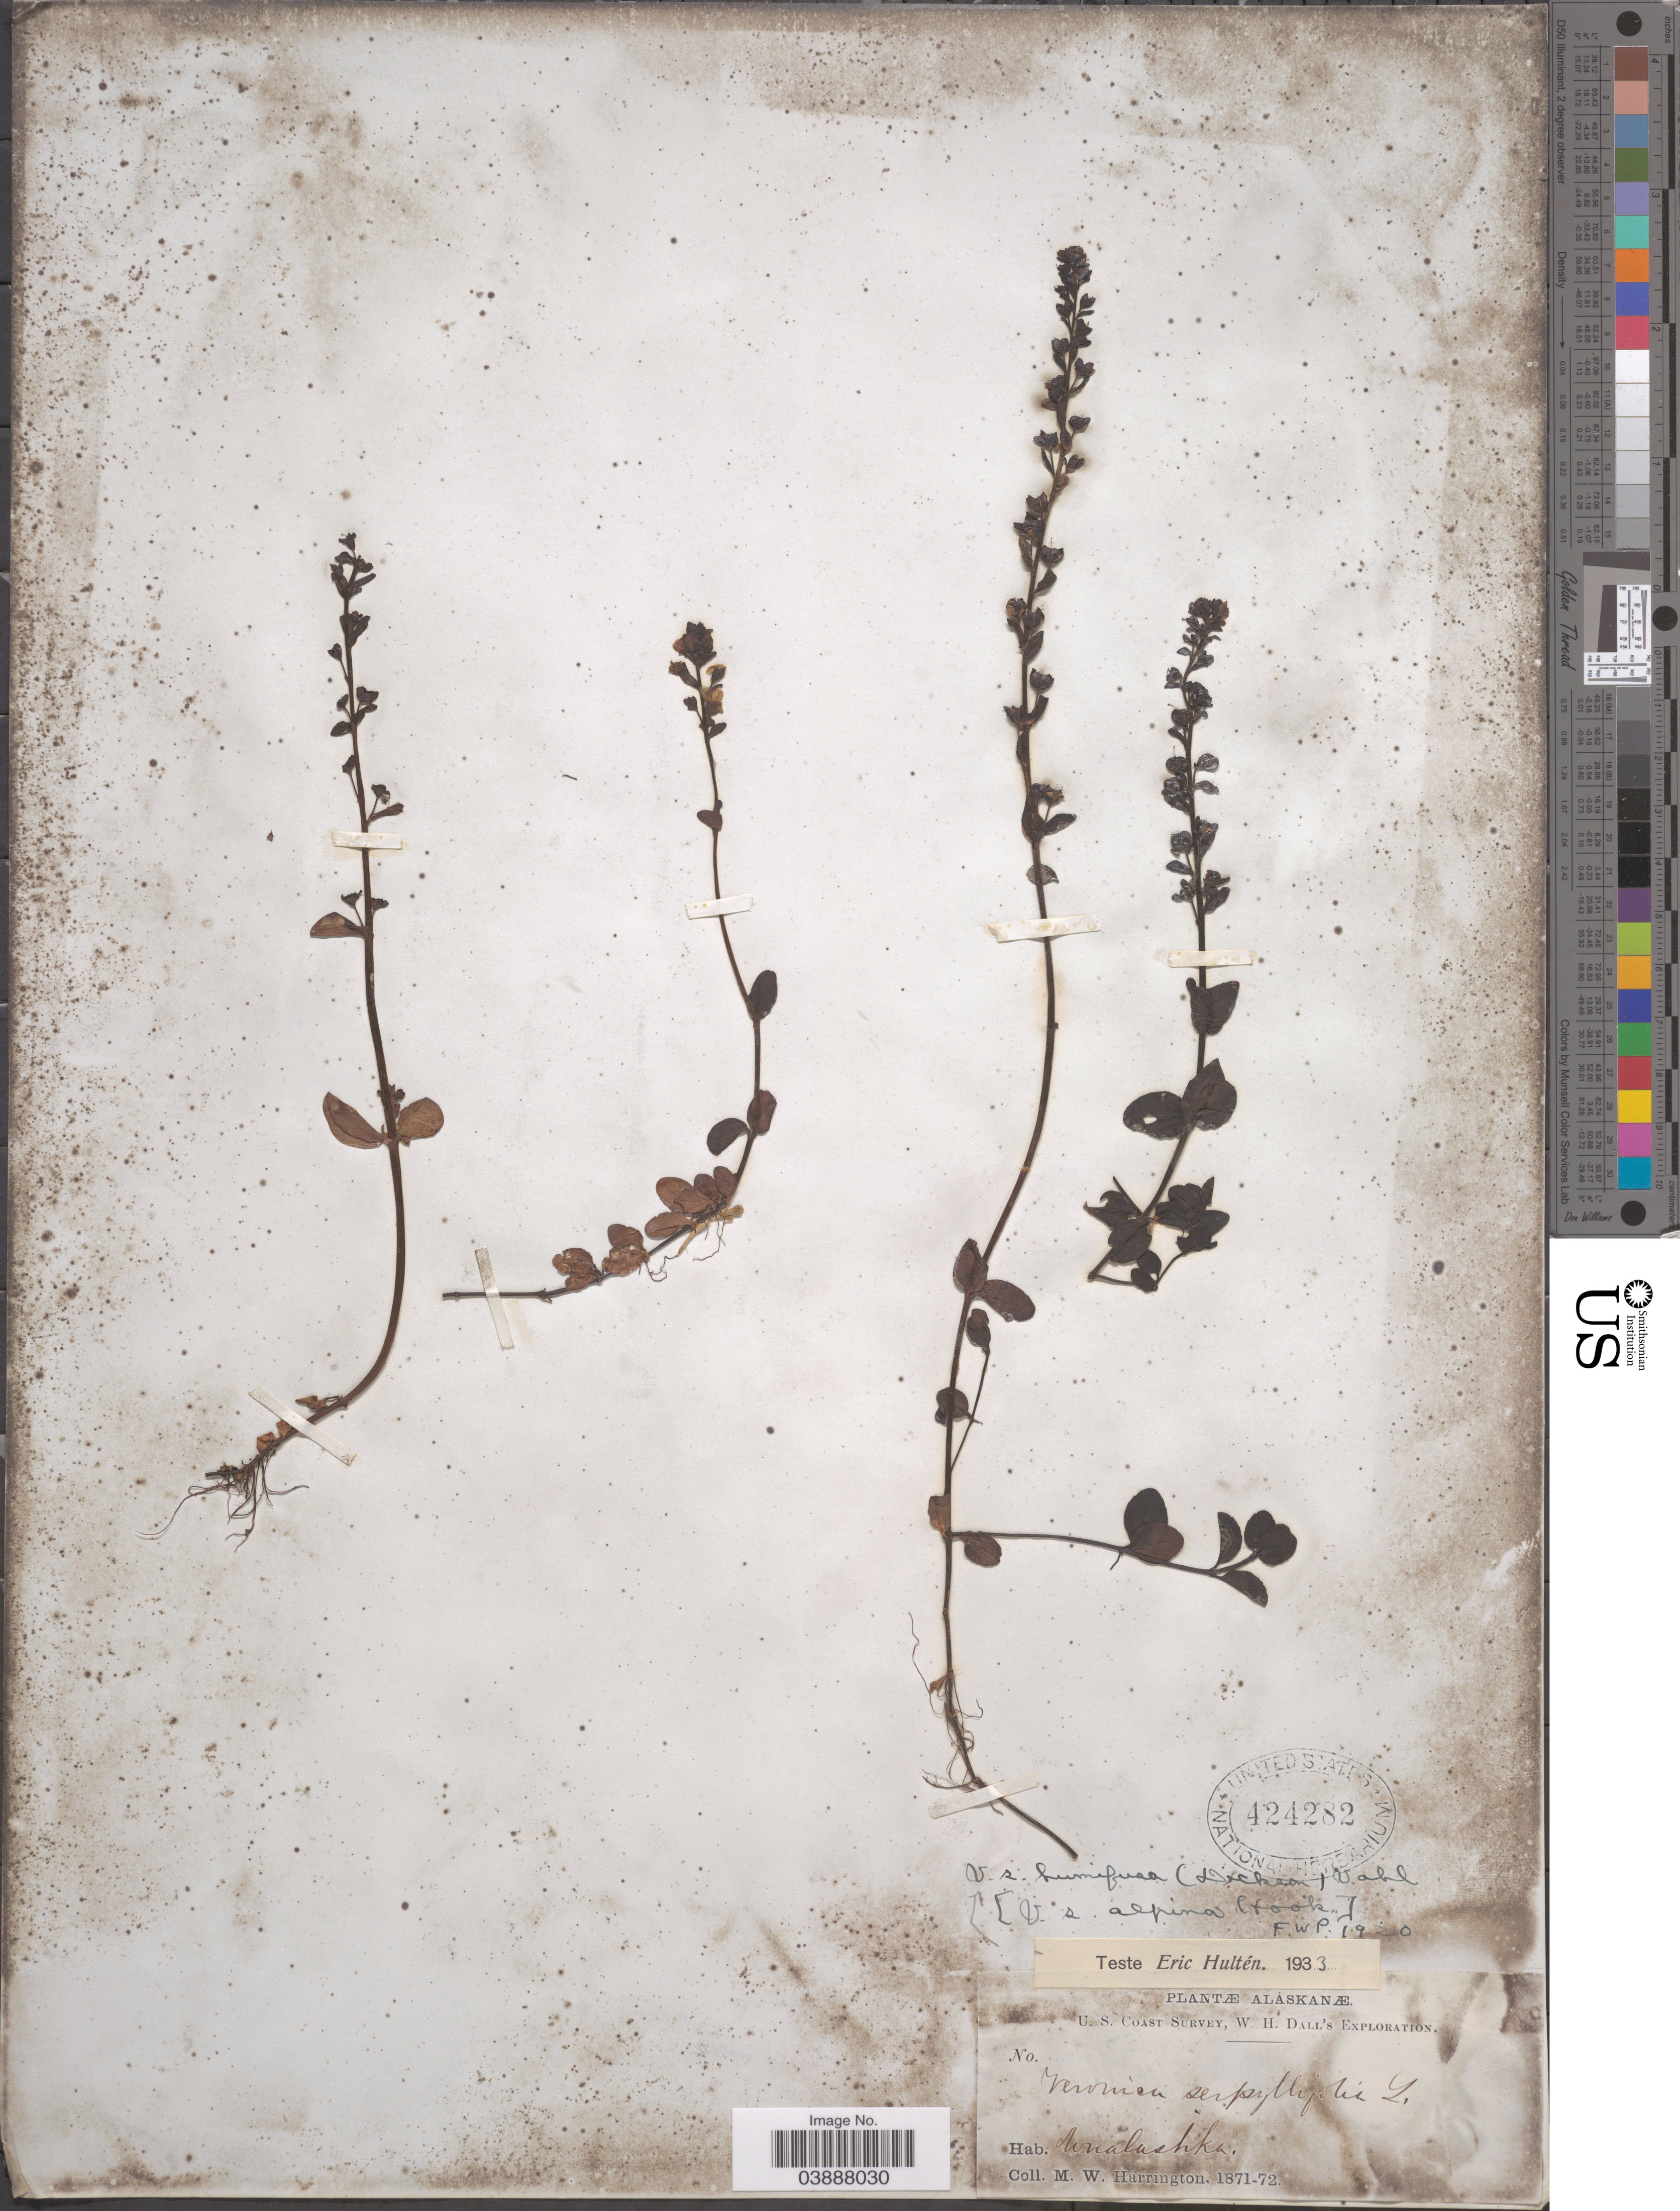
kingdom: Plantae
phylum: Tracheophyta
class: Magnoliopsida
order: Lamiales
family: Plantaginaceae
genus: Veronica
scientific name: Veronica serpyllifolia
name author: L.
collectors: M. W. Harrington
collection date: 1871/1872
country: United States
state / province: Alaska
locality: Unalashka.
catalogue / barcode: US 424282